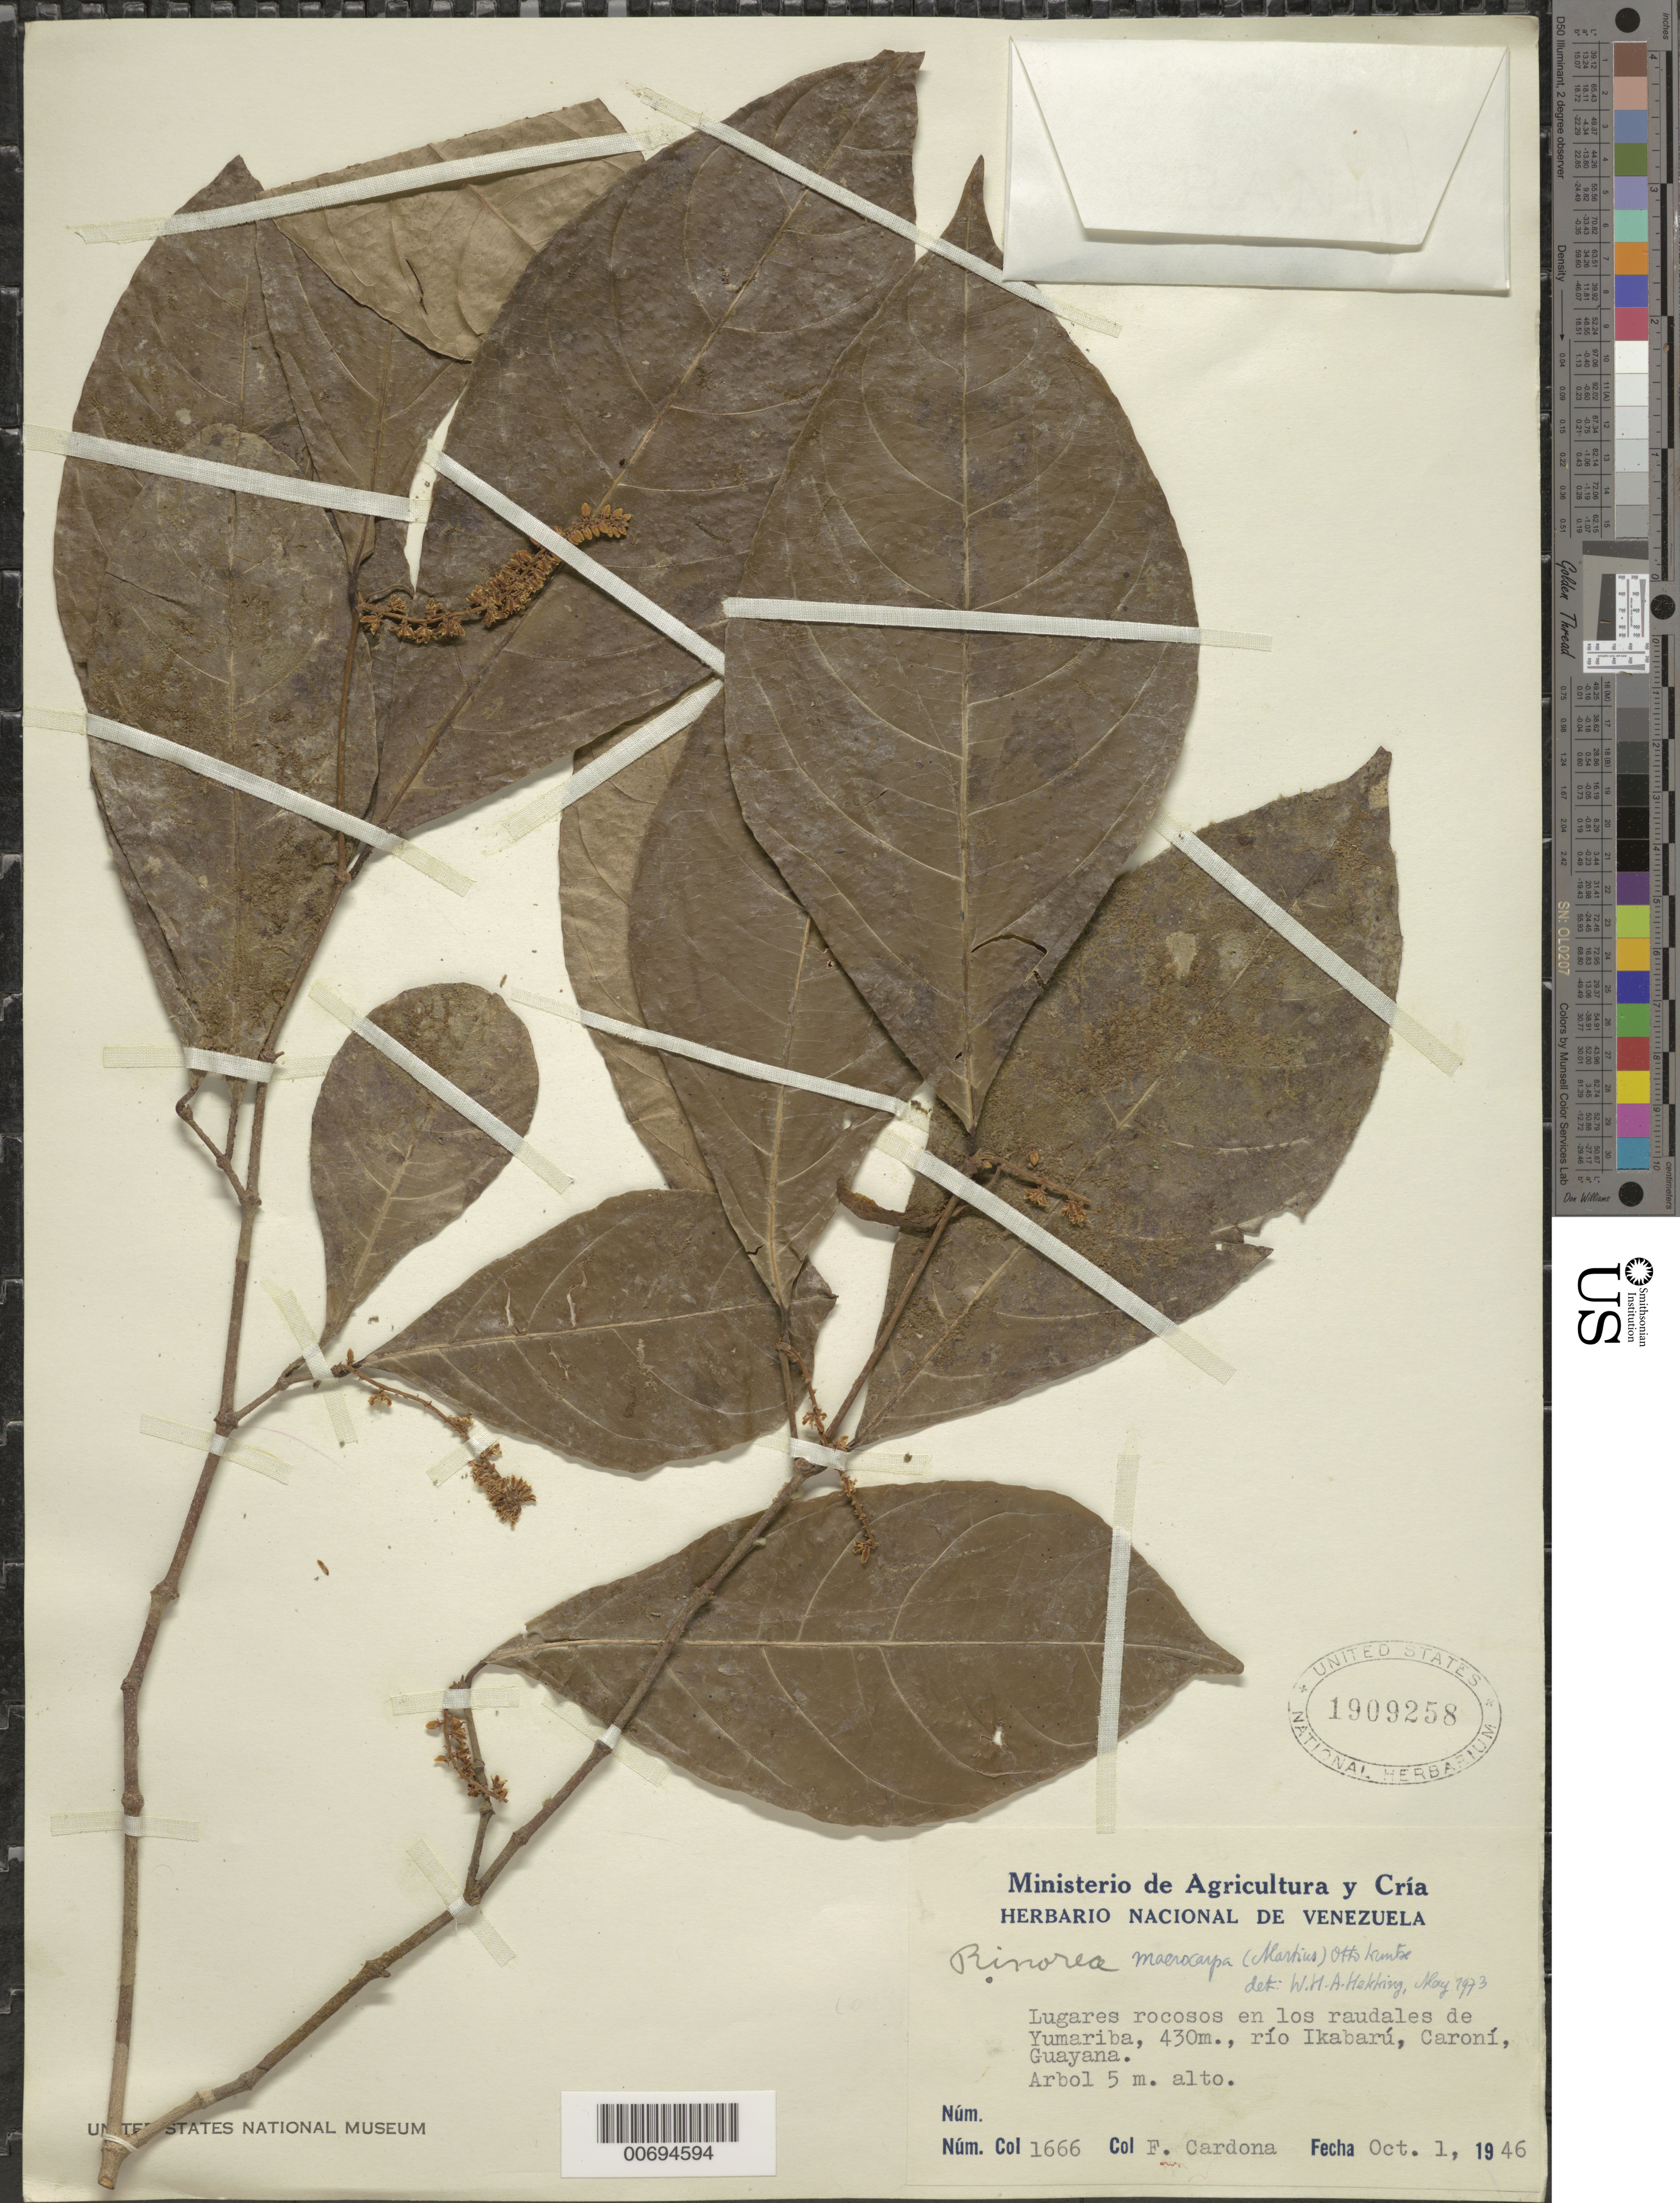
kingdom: Plantae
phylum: Tracheophyta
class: Magnoliopsida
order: Malpighiales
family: Violaceae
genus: Rinorea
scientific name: Rinorea macrocarpa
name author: (Mart. ex Eichler) Kuntze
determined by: Hekking, W. H. A.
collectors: F. Cardona Puig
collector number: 1666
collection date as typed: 1-Oct-46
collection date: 1946-10-01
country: Venezuela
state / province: Bolívar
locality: Río Ikabarú, Yumariba, Caroní (Guayana)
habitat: Rocky places, in rapids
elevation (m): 430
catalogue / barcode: US 1909258